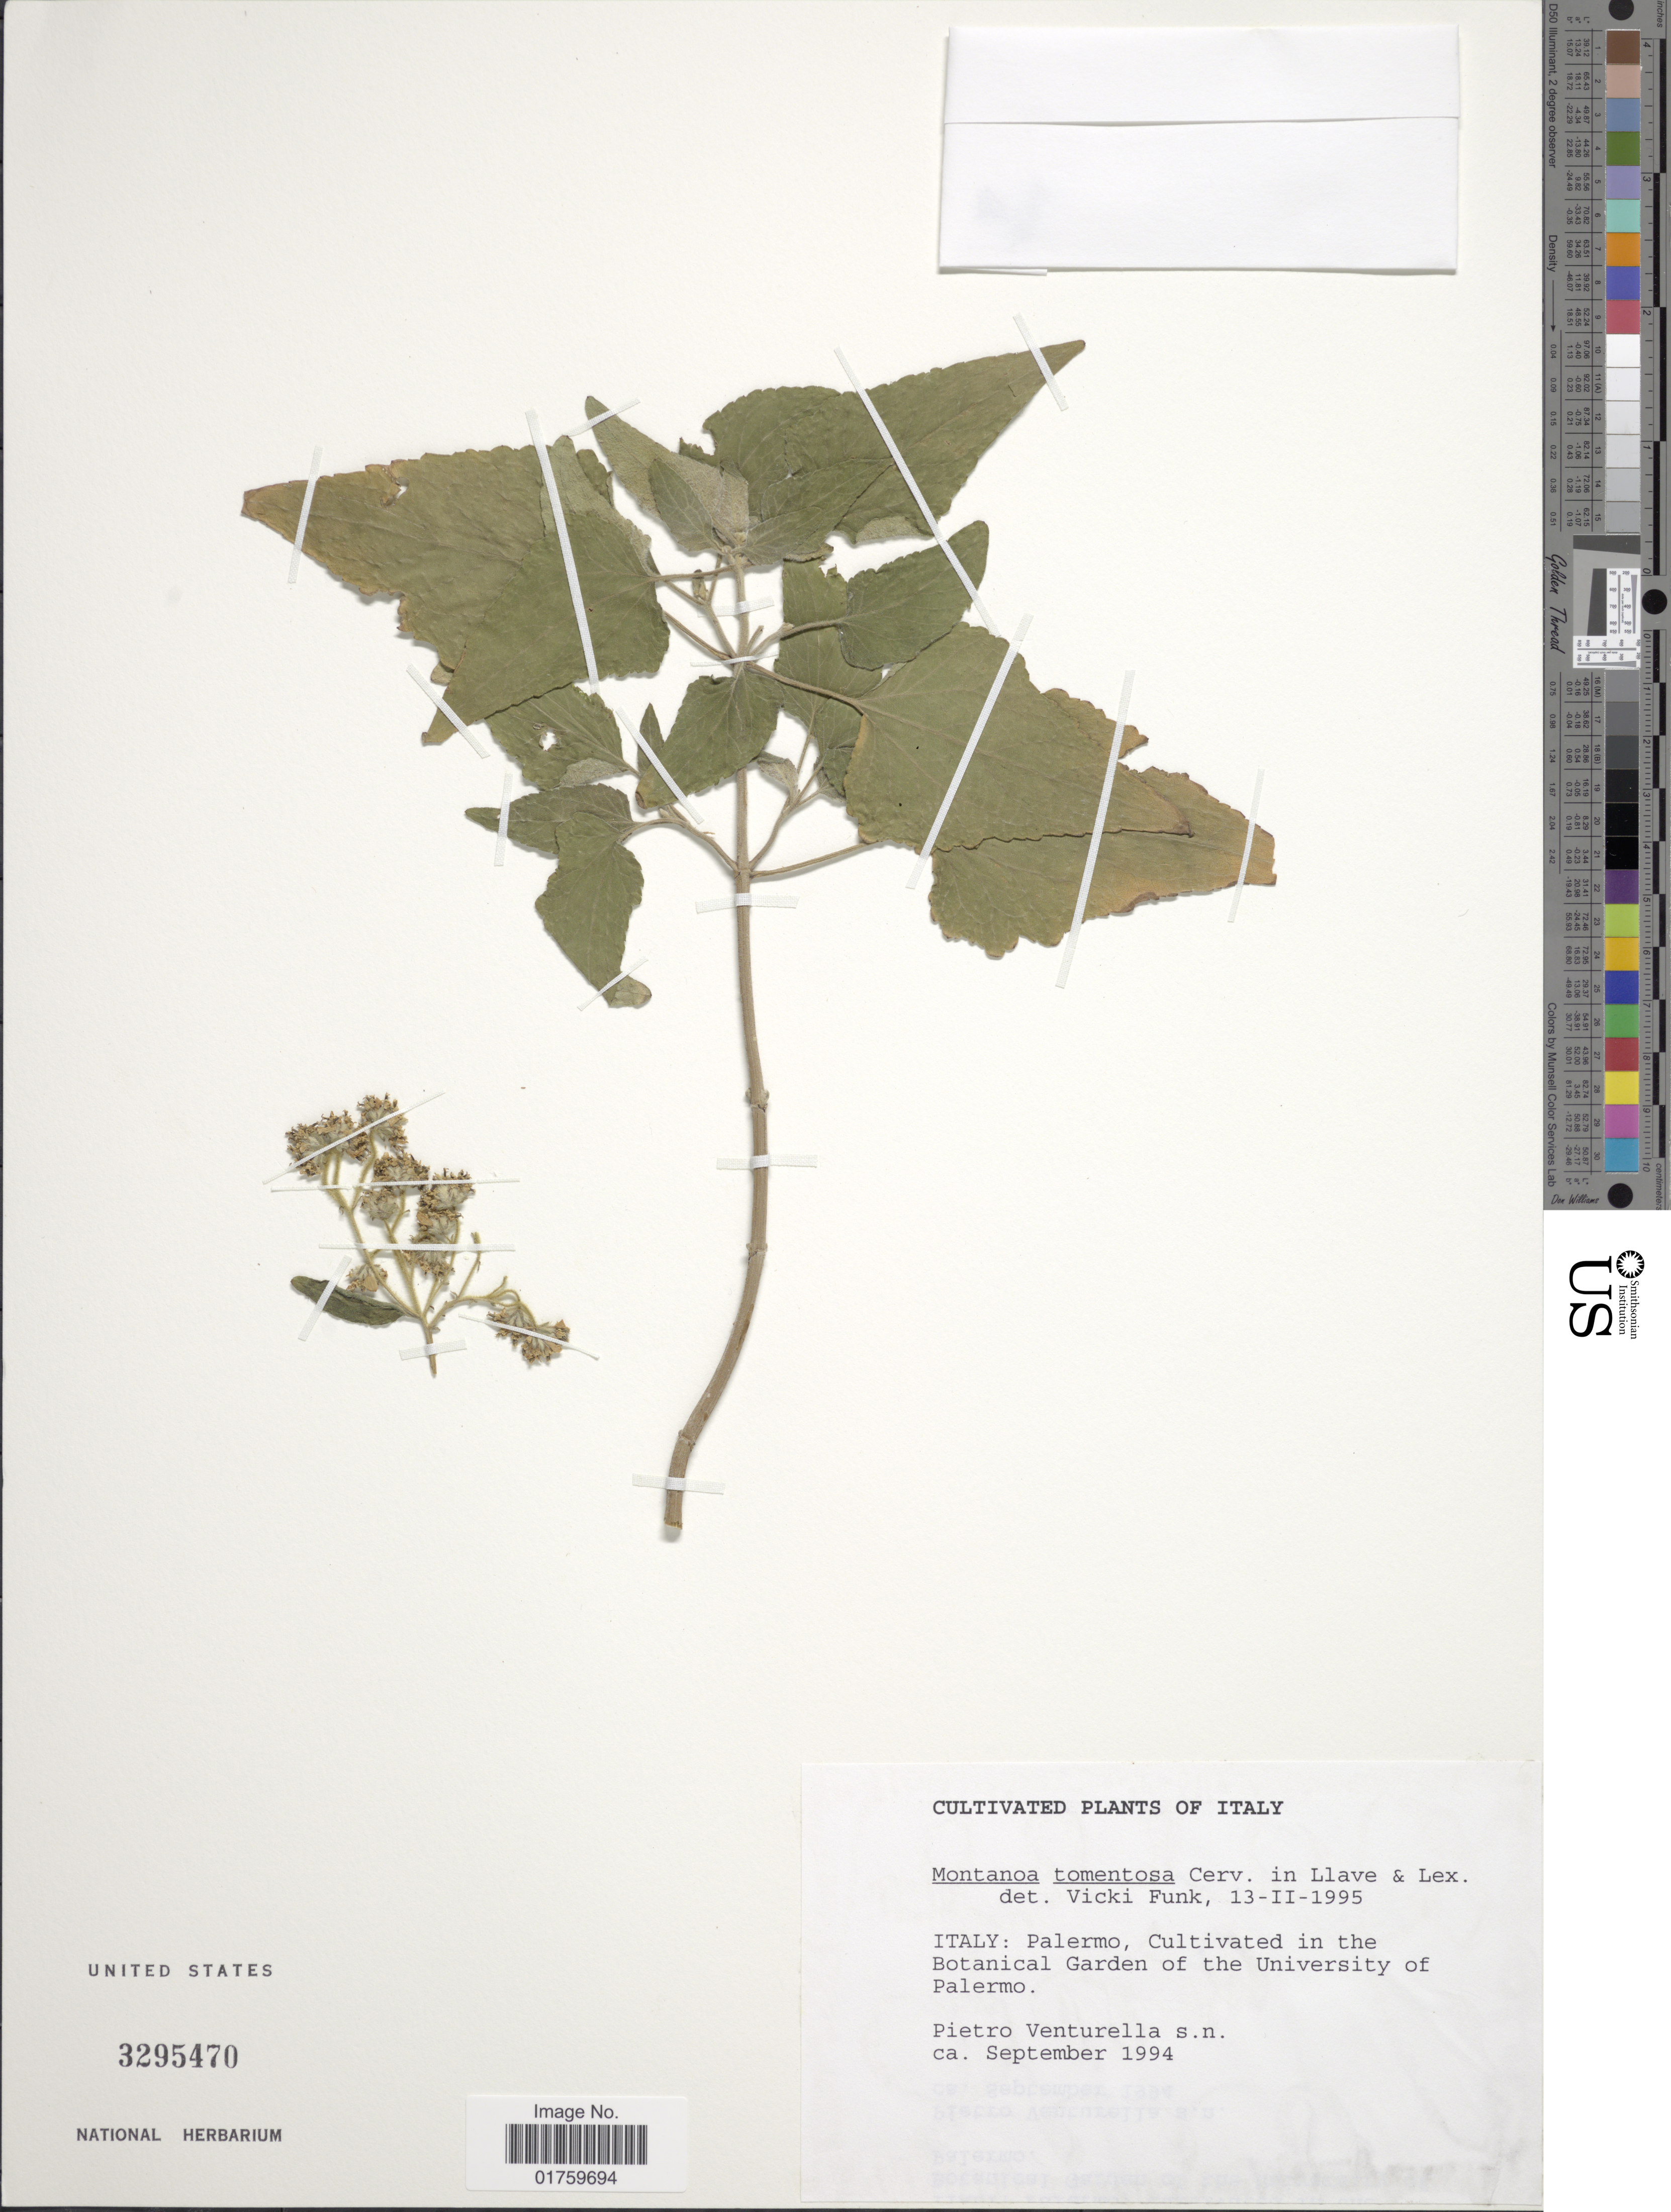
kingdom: Plantae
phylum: Tracheophyta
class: Magnoliopsida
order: Asterales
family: Asteraceae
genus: Montanoa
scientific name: Montanoa tomentosa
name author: Cerv.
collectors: P. Venturella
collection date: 1994-09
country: Italy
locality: Palermo, cultivated in the Botanical Garden of the University of Palermo.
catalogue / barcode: US 3295470